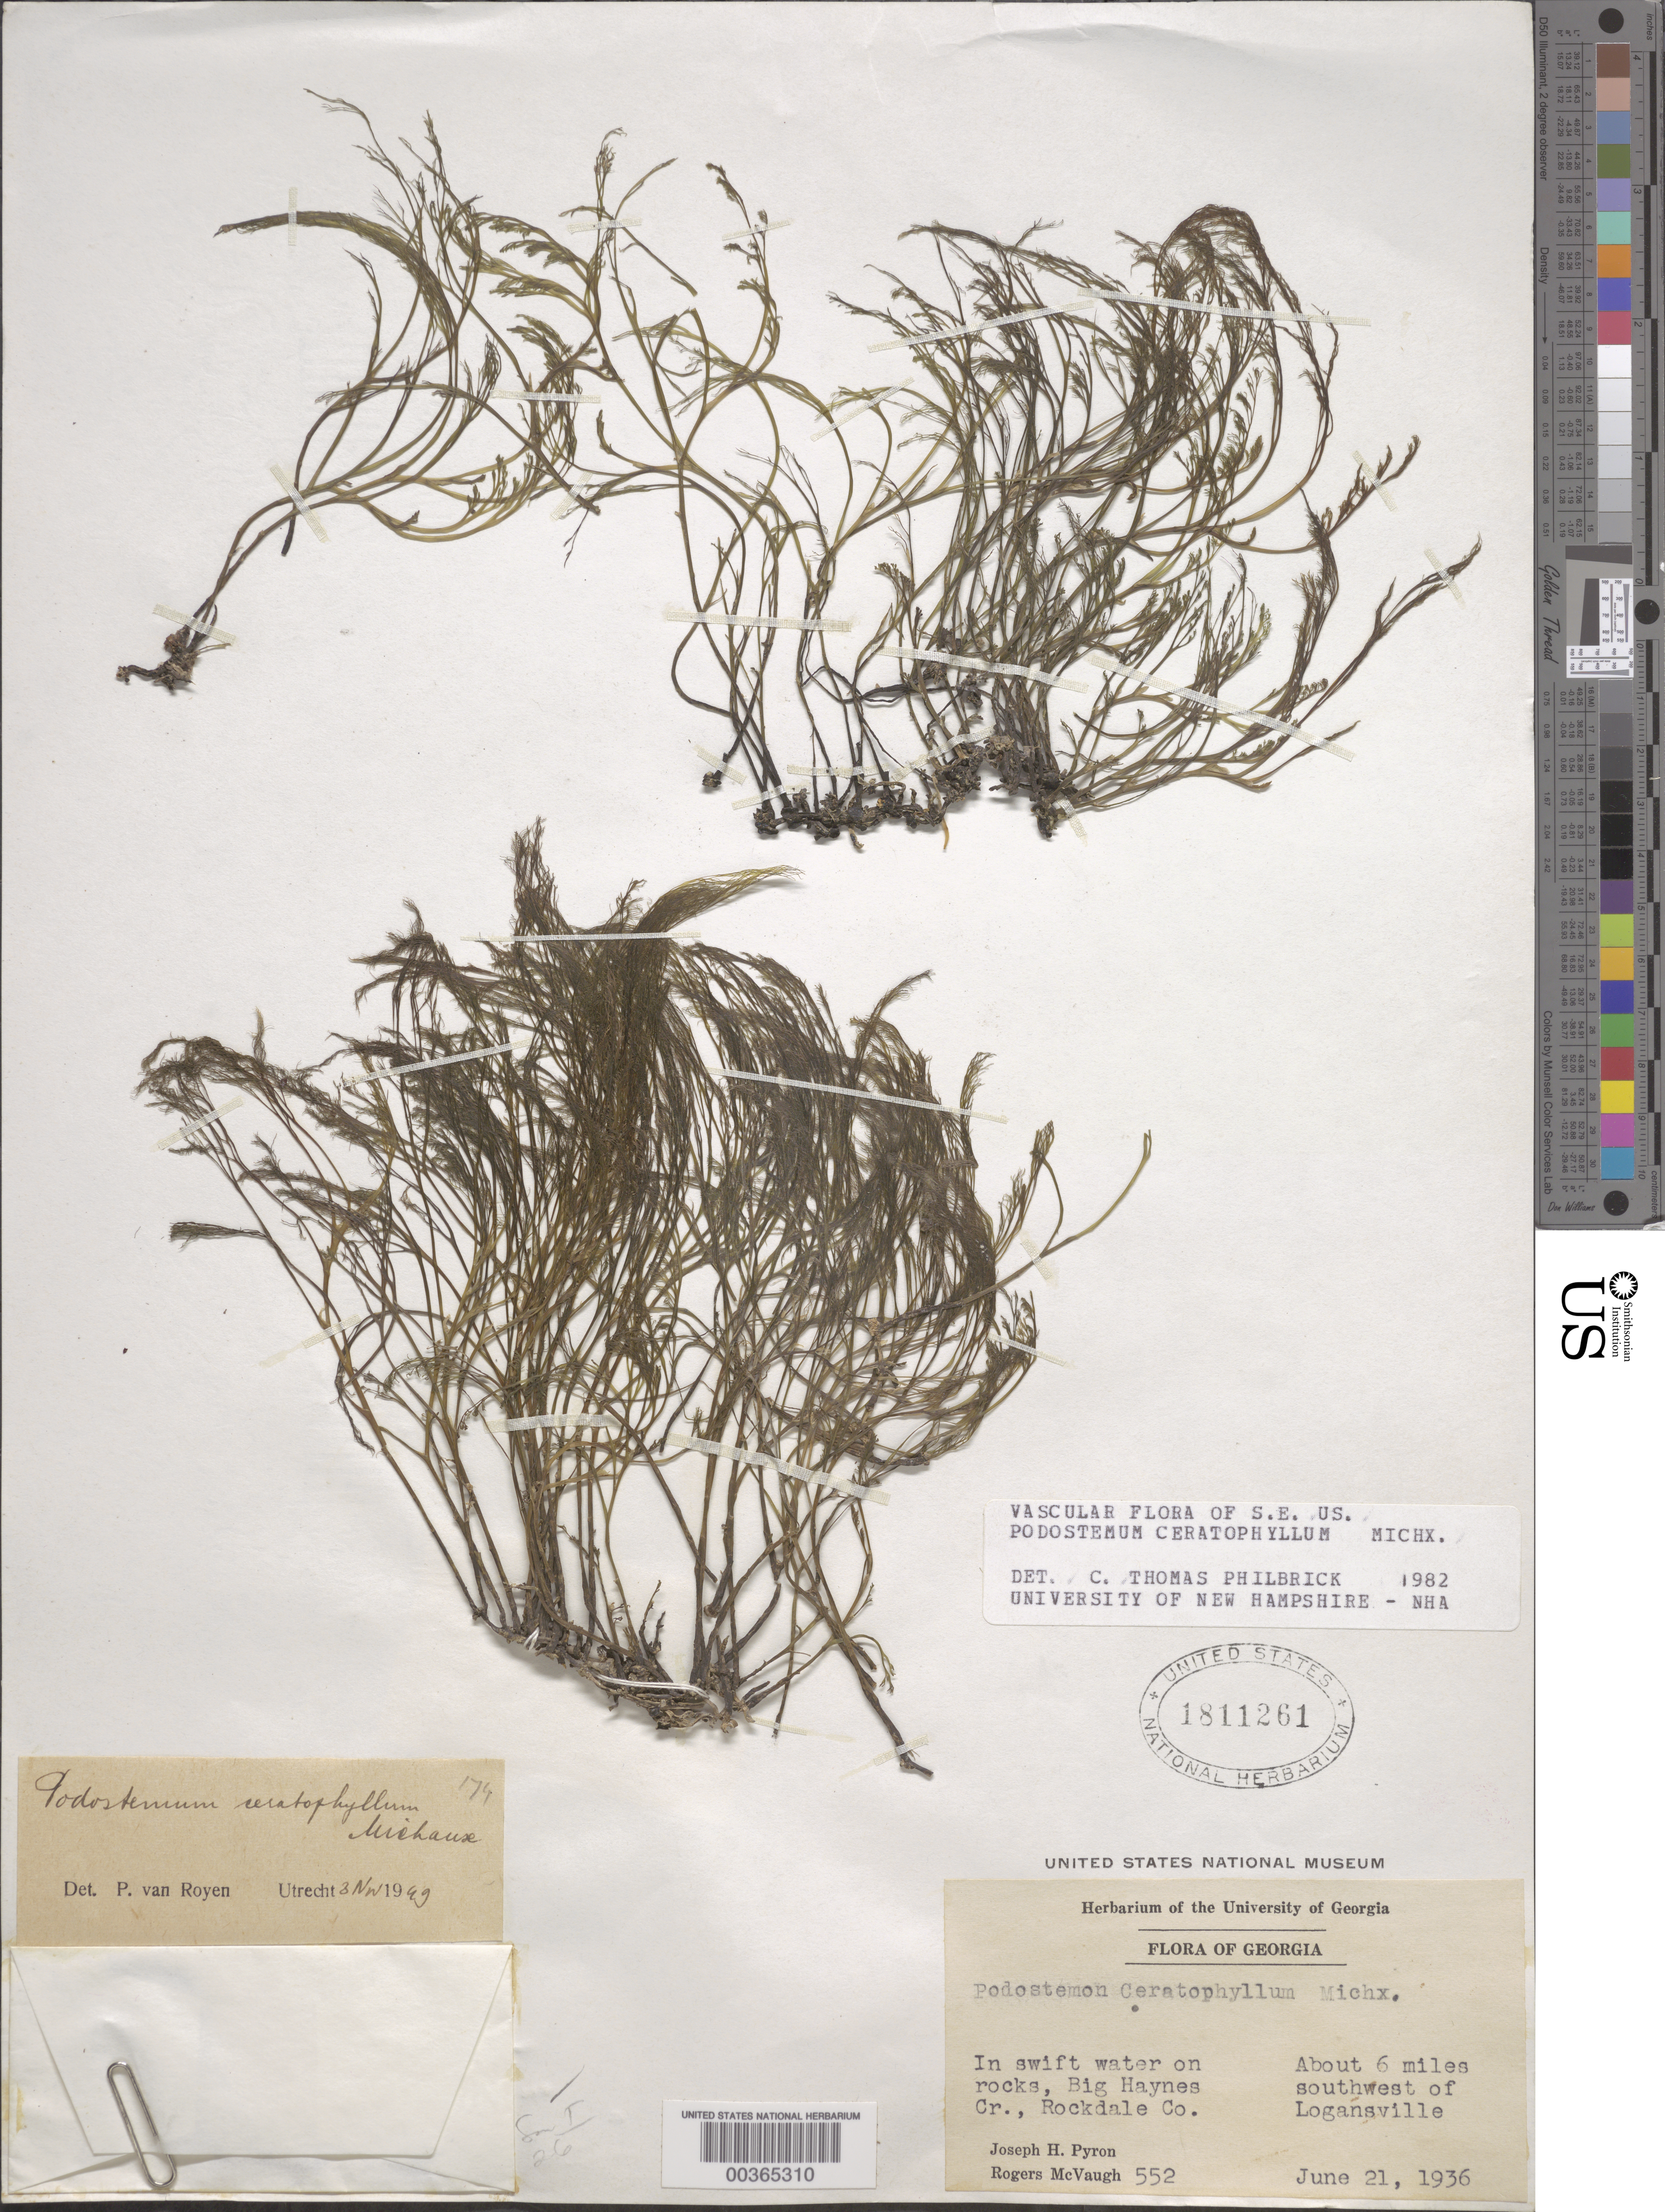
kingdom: Plantae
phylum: Tracheophyta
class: Magnoliopsida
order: Malpighiales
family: Podostemaceae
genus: Podostemum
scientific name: Podostemum ceratophylllum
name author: Michx.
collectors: J. H. Pyron & R. McVaugh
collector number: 552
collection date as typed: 21 Jun 1936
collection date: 1936-06-21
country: United States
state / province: Georgia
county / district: Rockdale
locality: Big haynes creek, sw of logansville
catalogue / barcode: US 1811261